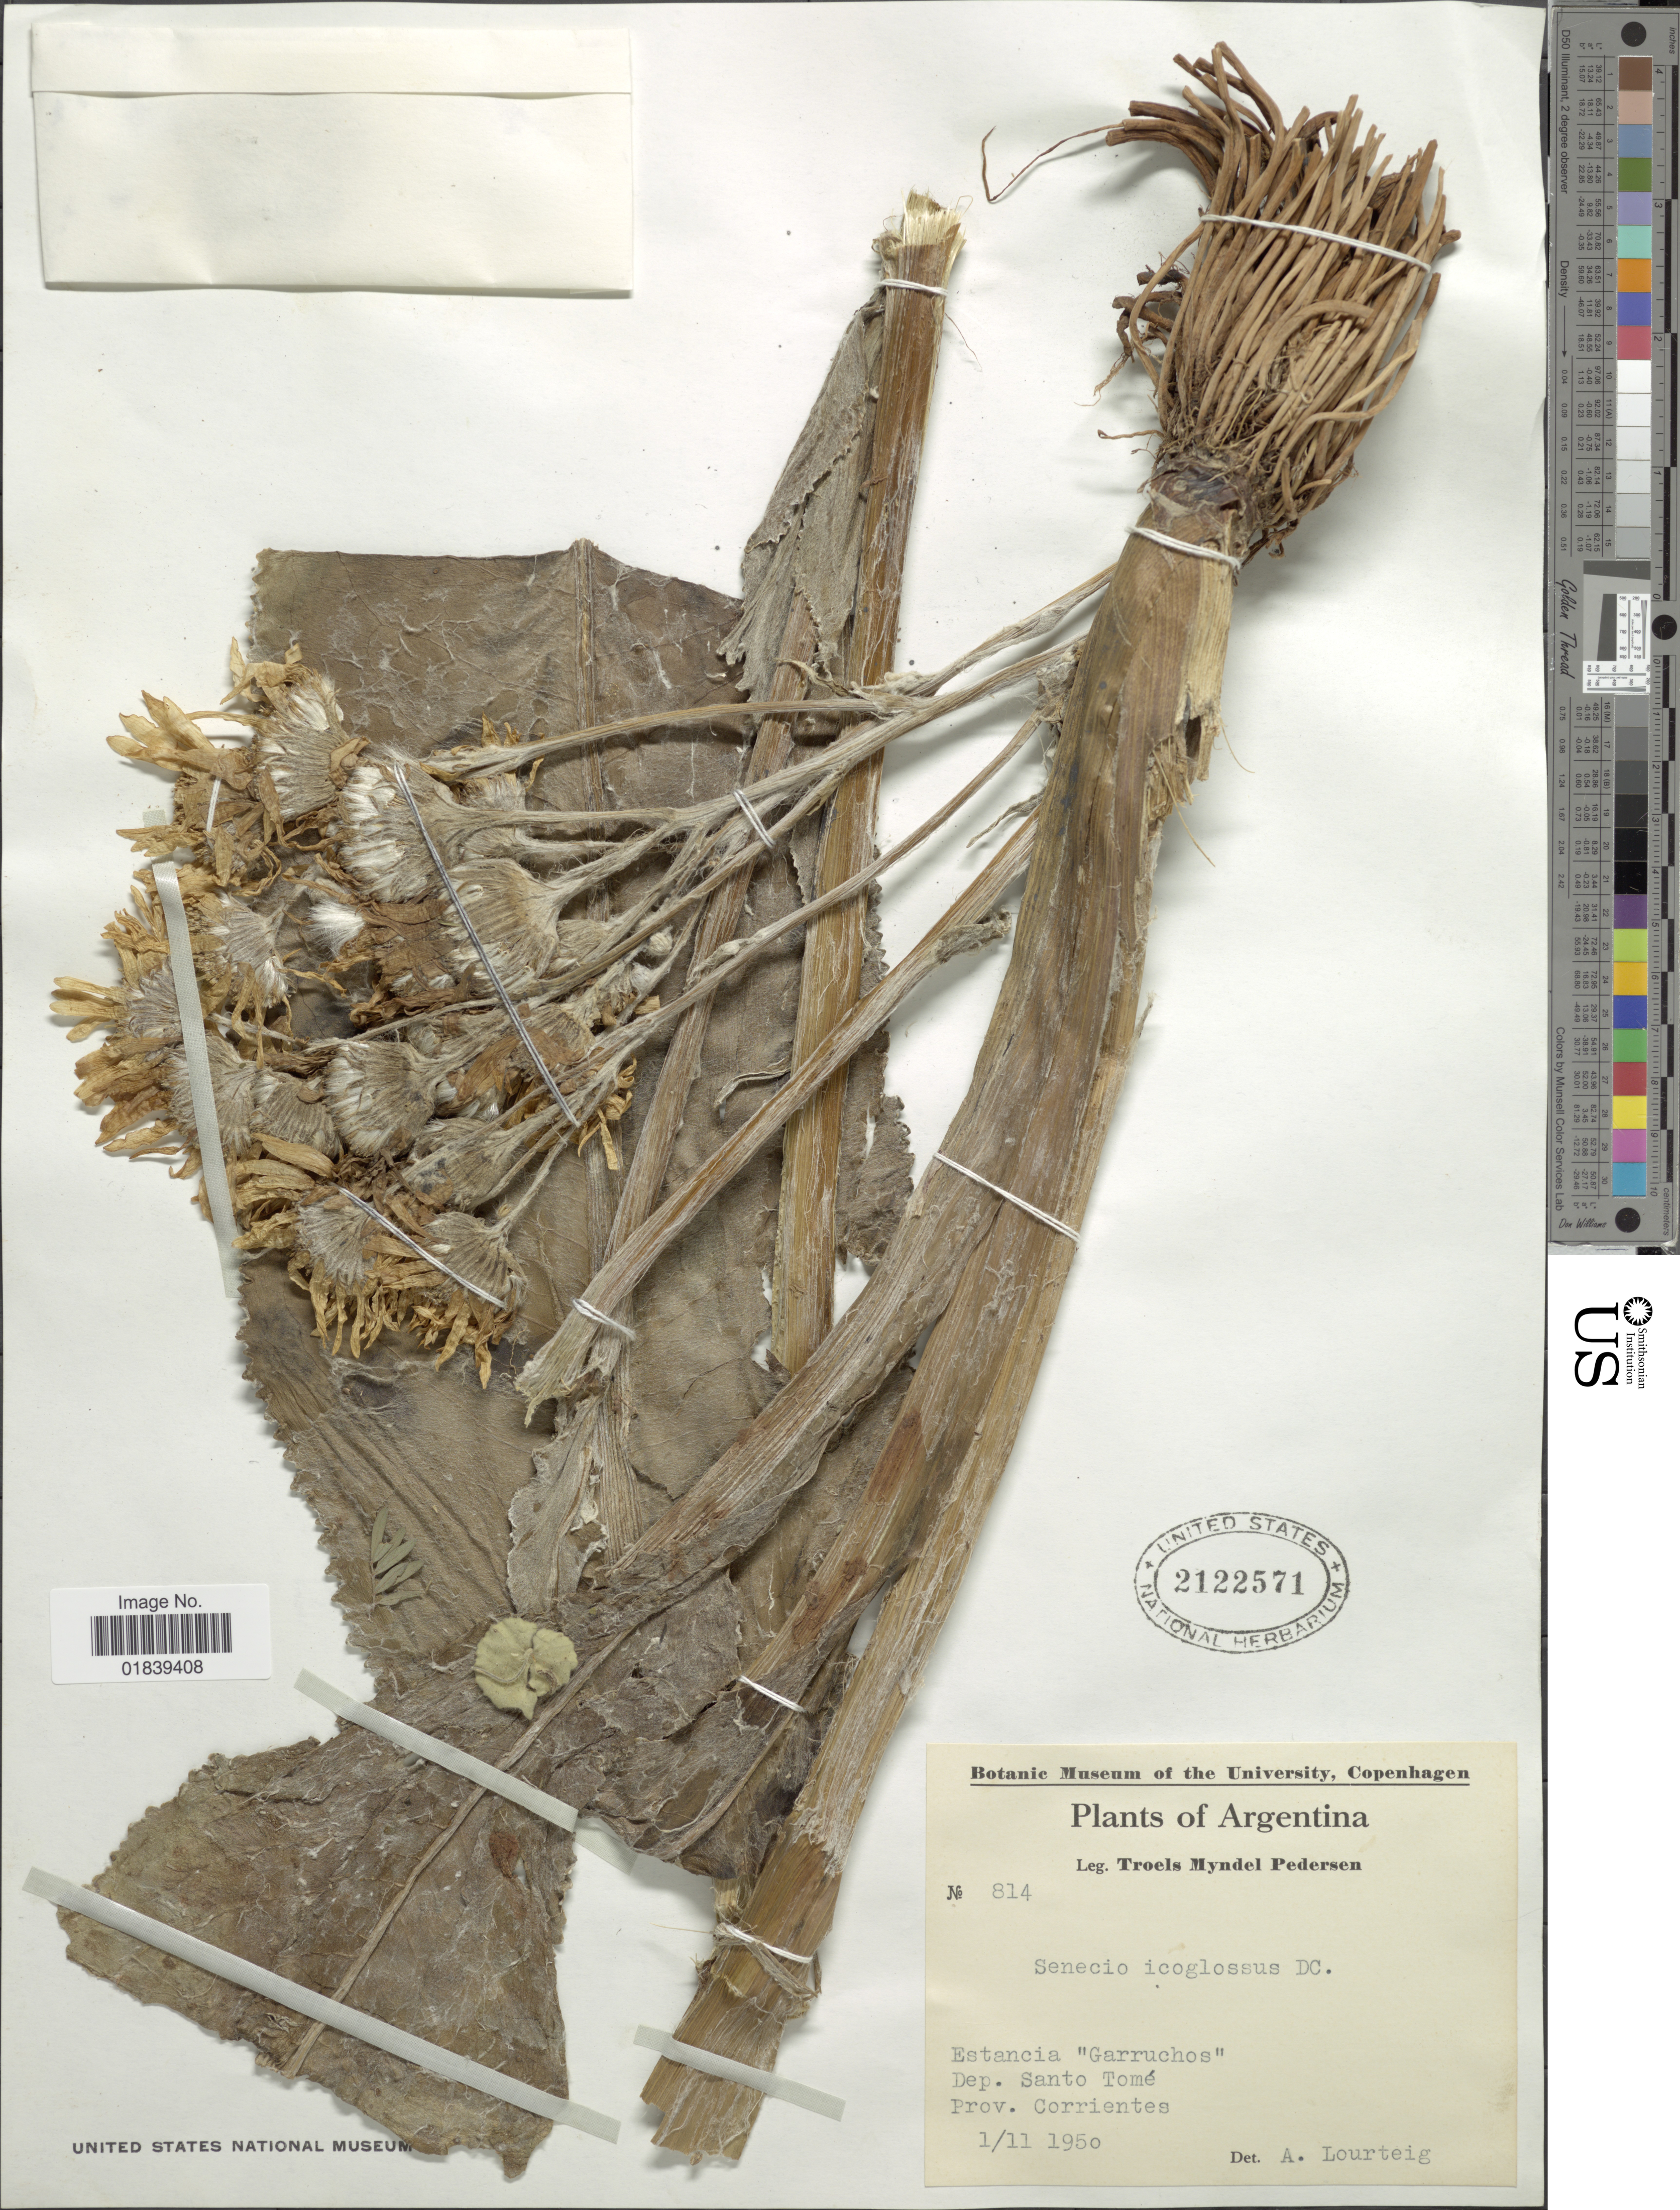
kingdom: Plantae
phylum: Tracheophyta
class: Magnoliopsida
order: Asterales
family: Asteraceae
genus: Senecio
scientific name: Senecio icoglossus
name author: DC.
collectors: T. Pederson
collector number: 814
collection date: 1950-11-01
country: Argentina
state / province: Corrientes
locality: Estancia Garruchos, Dep. Santo Tome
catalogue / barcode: US 2122571